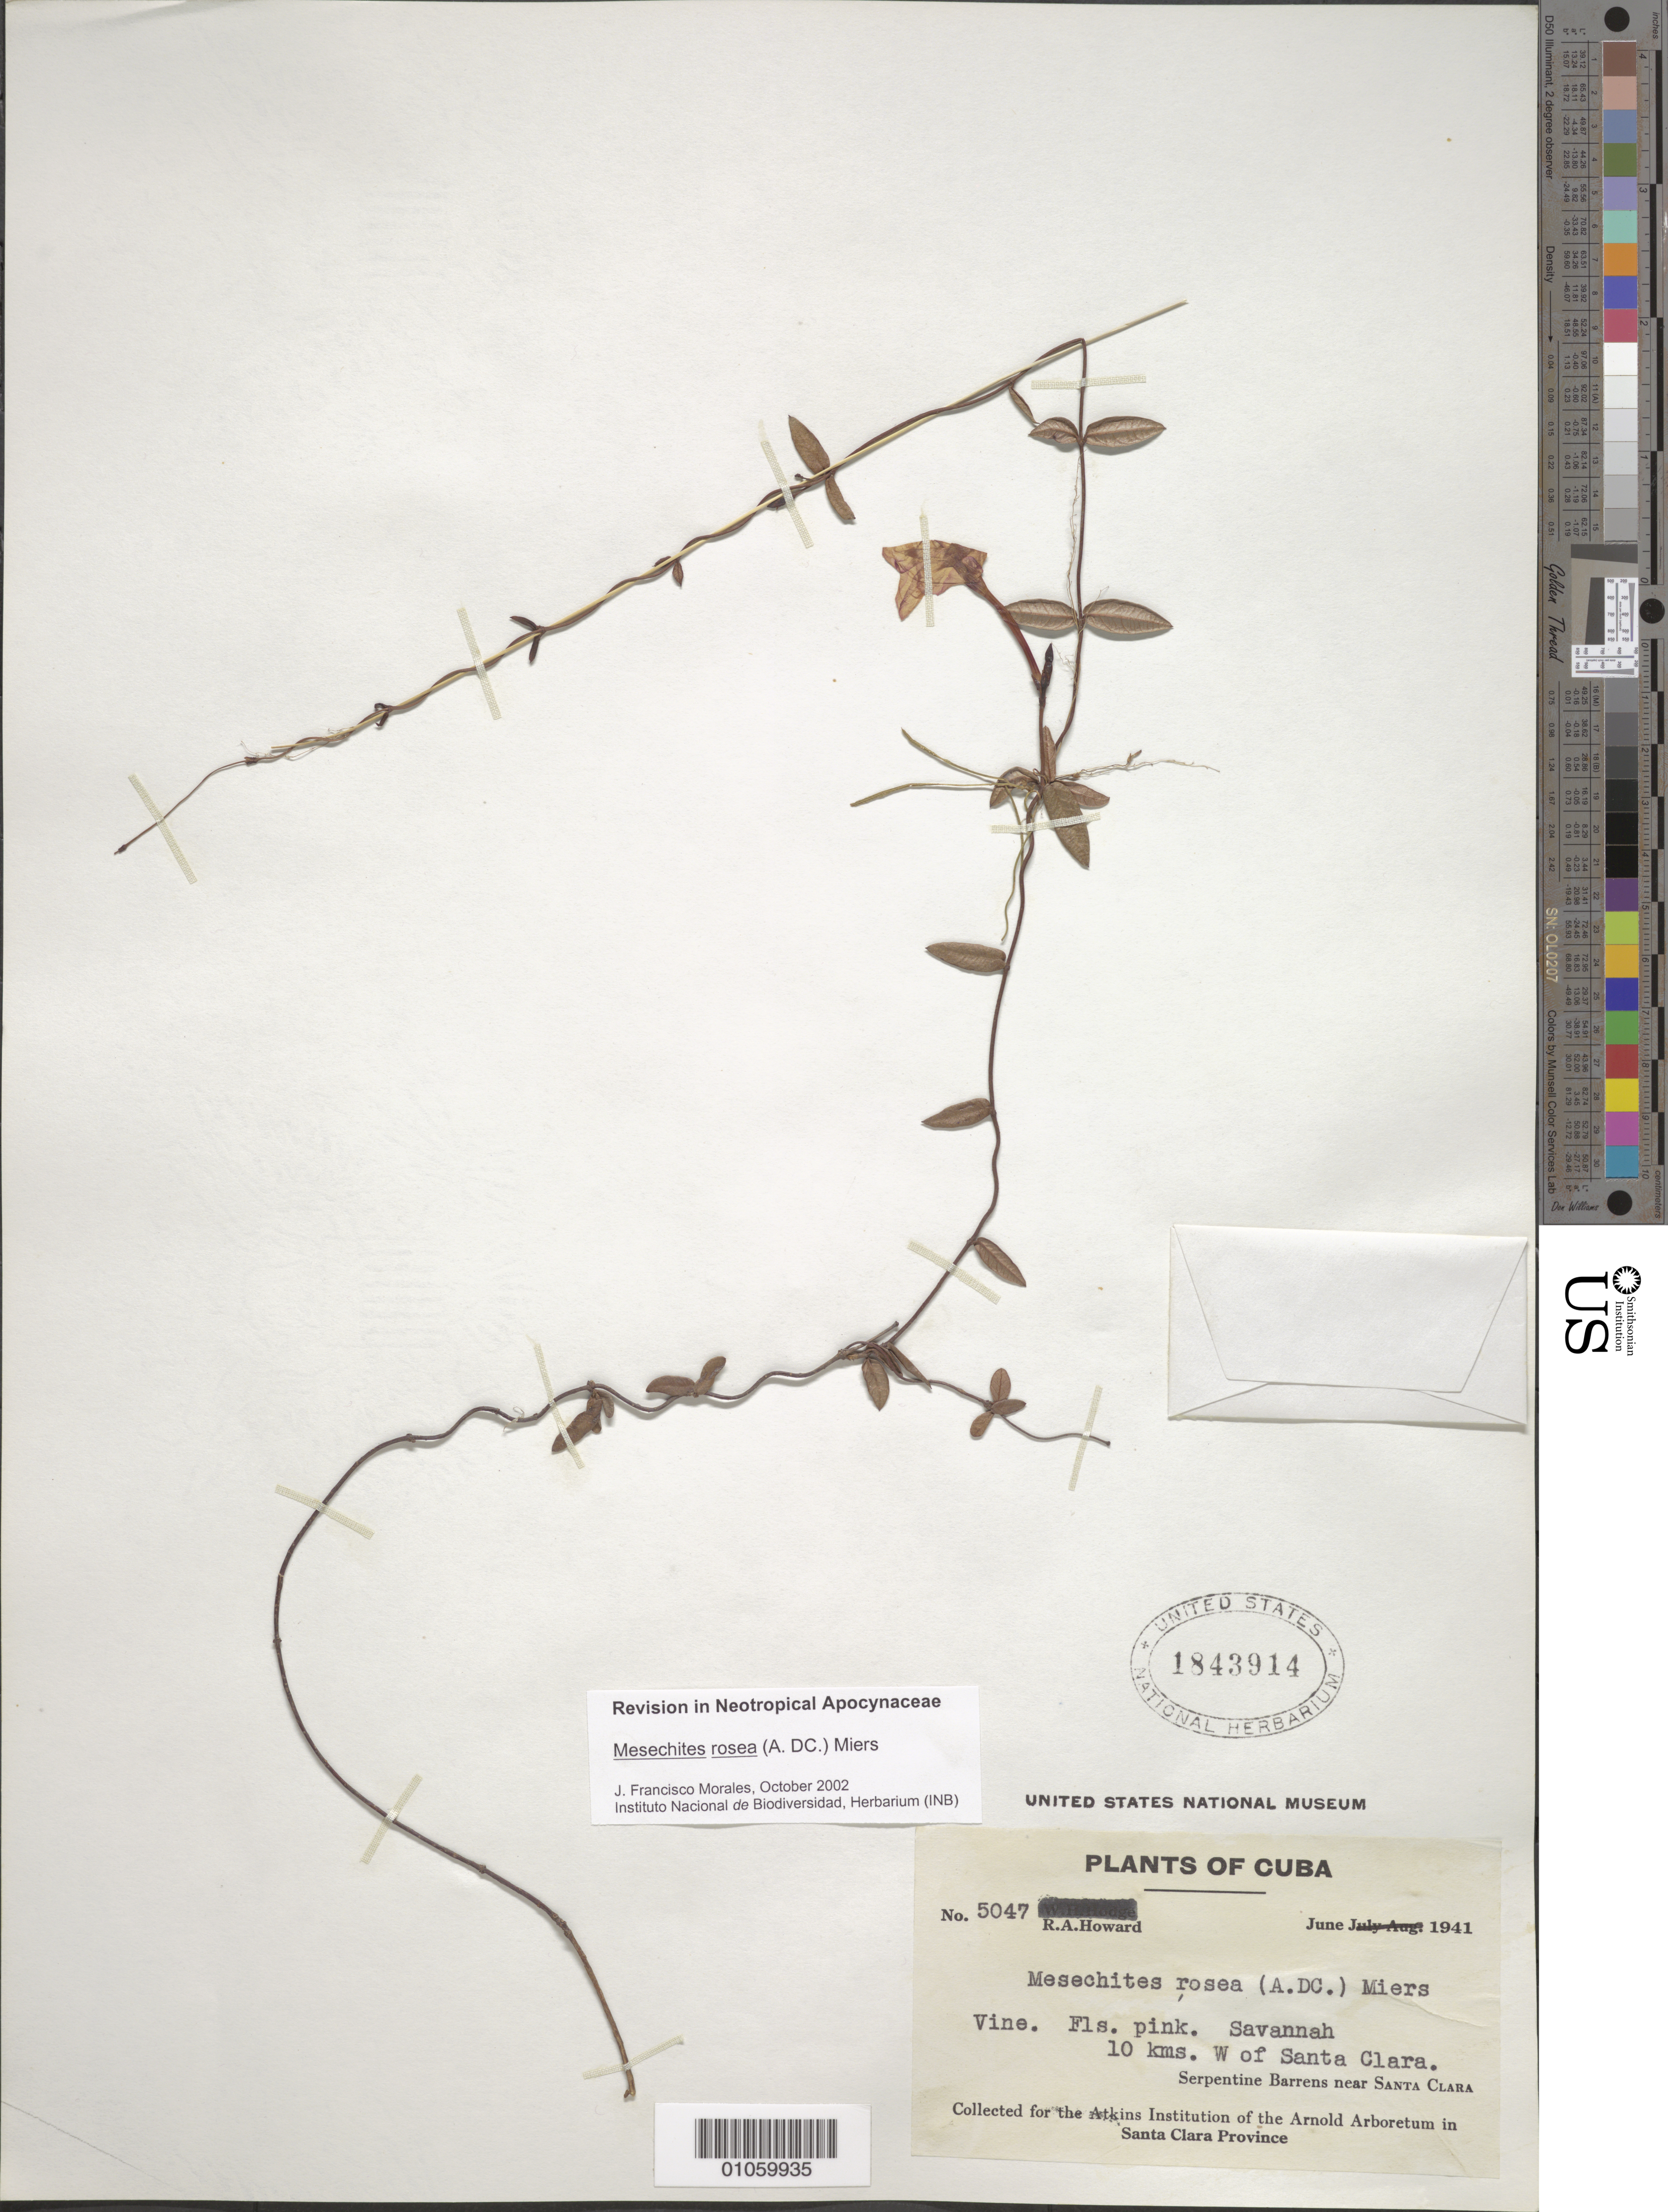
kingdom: Plantae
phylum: Tracheophyta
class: Magnoliopsida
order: Gentianales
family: Apocynaceae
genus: Mesechites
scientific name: Mesechites roseus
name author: (A. DC.) Miers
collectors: R. A. Howard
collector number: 5047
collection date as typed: Jun 1941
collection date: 1941-06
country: Cuba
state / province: Villa Clara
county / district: Santa Clara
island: Cuba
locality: Savannah 10 km W of Santa Clara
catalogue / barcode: US 1843914